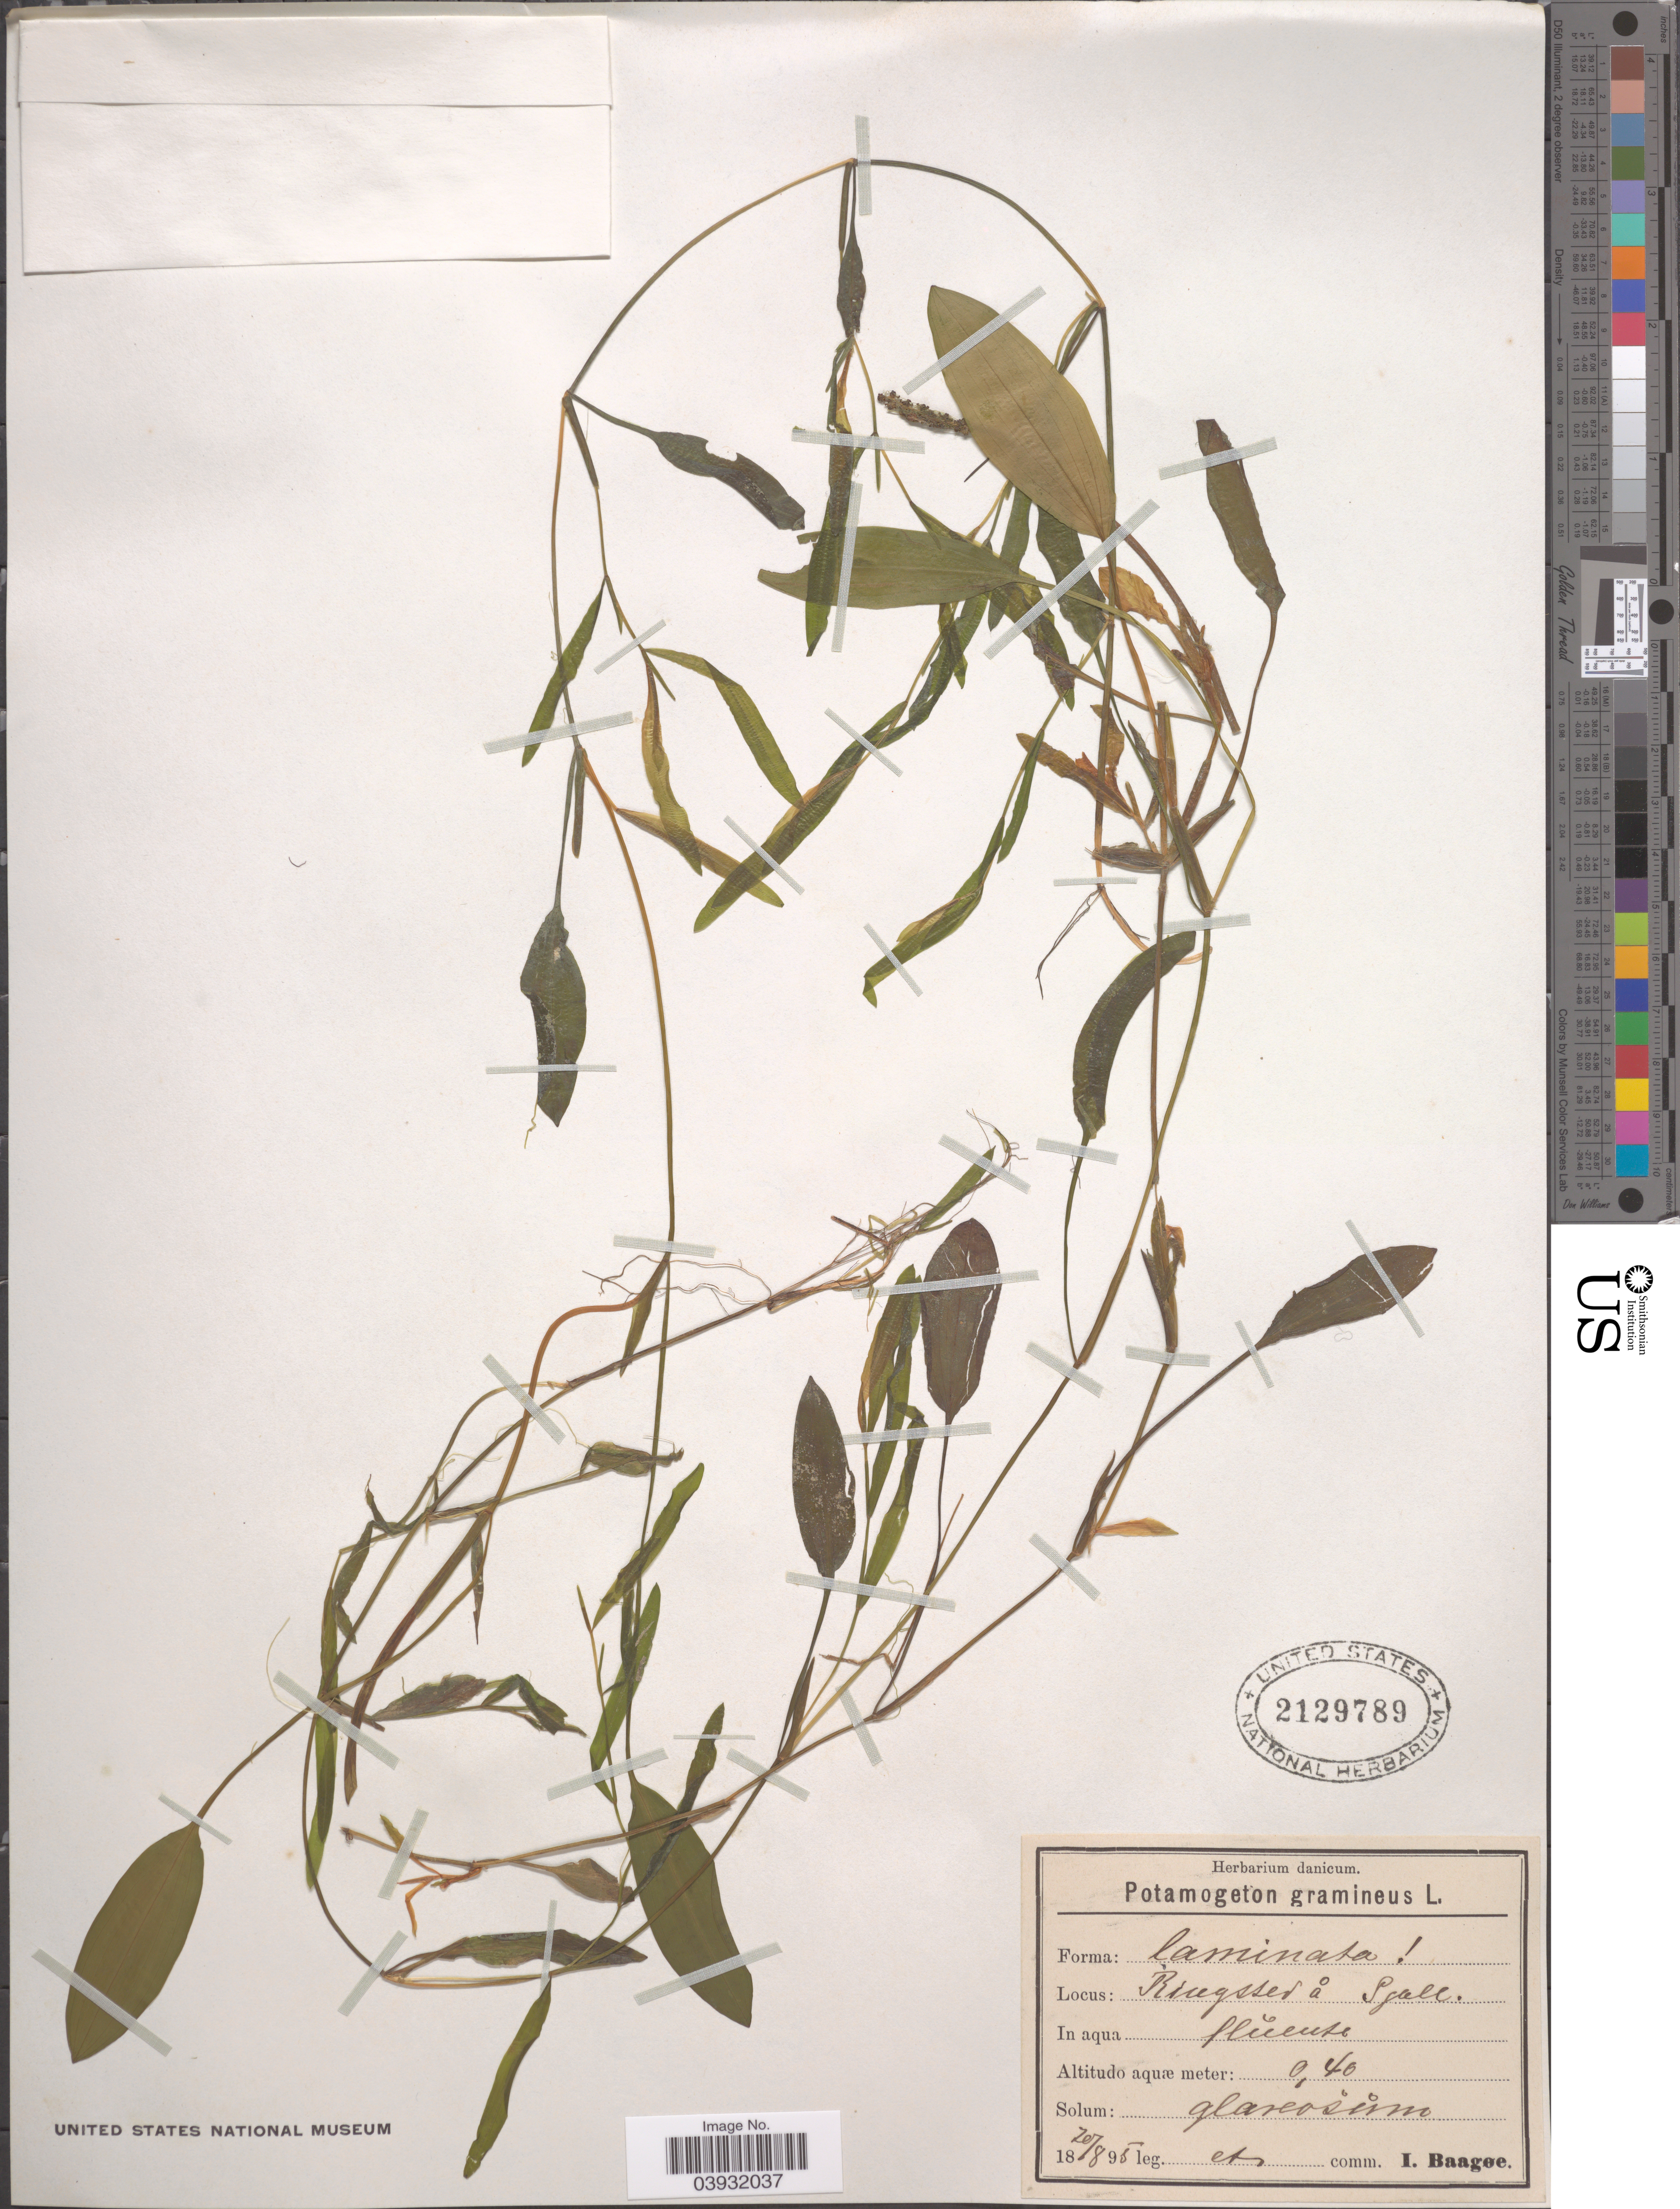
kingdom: Plantae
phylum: Tracheophyta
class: Liliopsida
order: Alismatales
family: Potamogetonaceae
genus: Potamogeton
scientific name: Potamogeton gramineus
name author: L.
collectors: I. Baagøe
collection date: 1895-08-20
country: Denmark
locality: [illegible text] Sjaell.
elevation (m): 0.4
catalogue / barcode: US 2129789